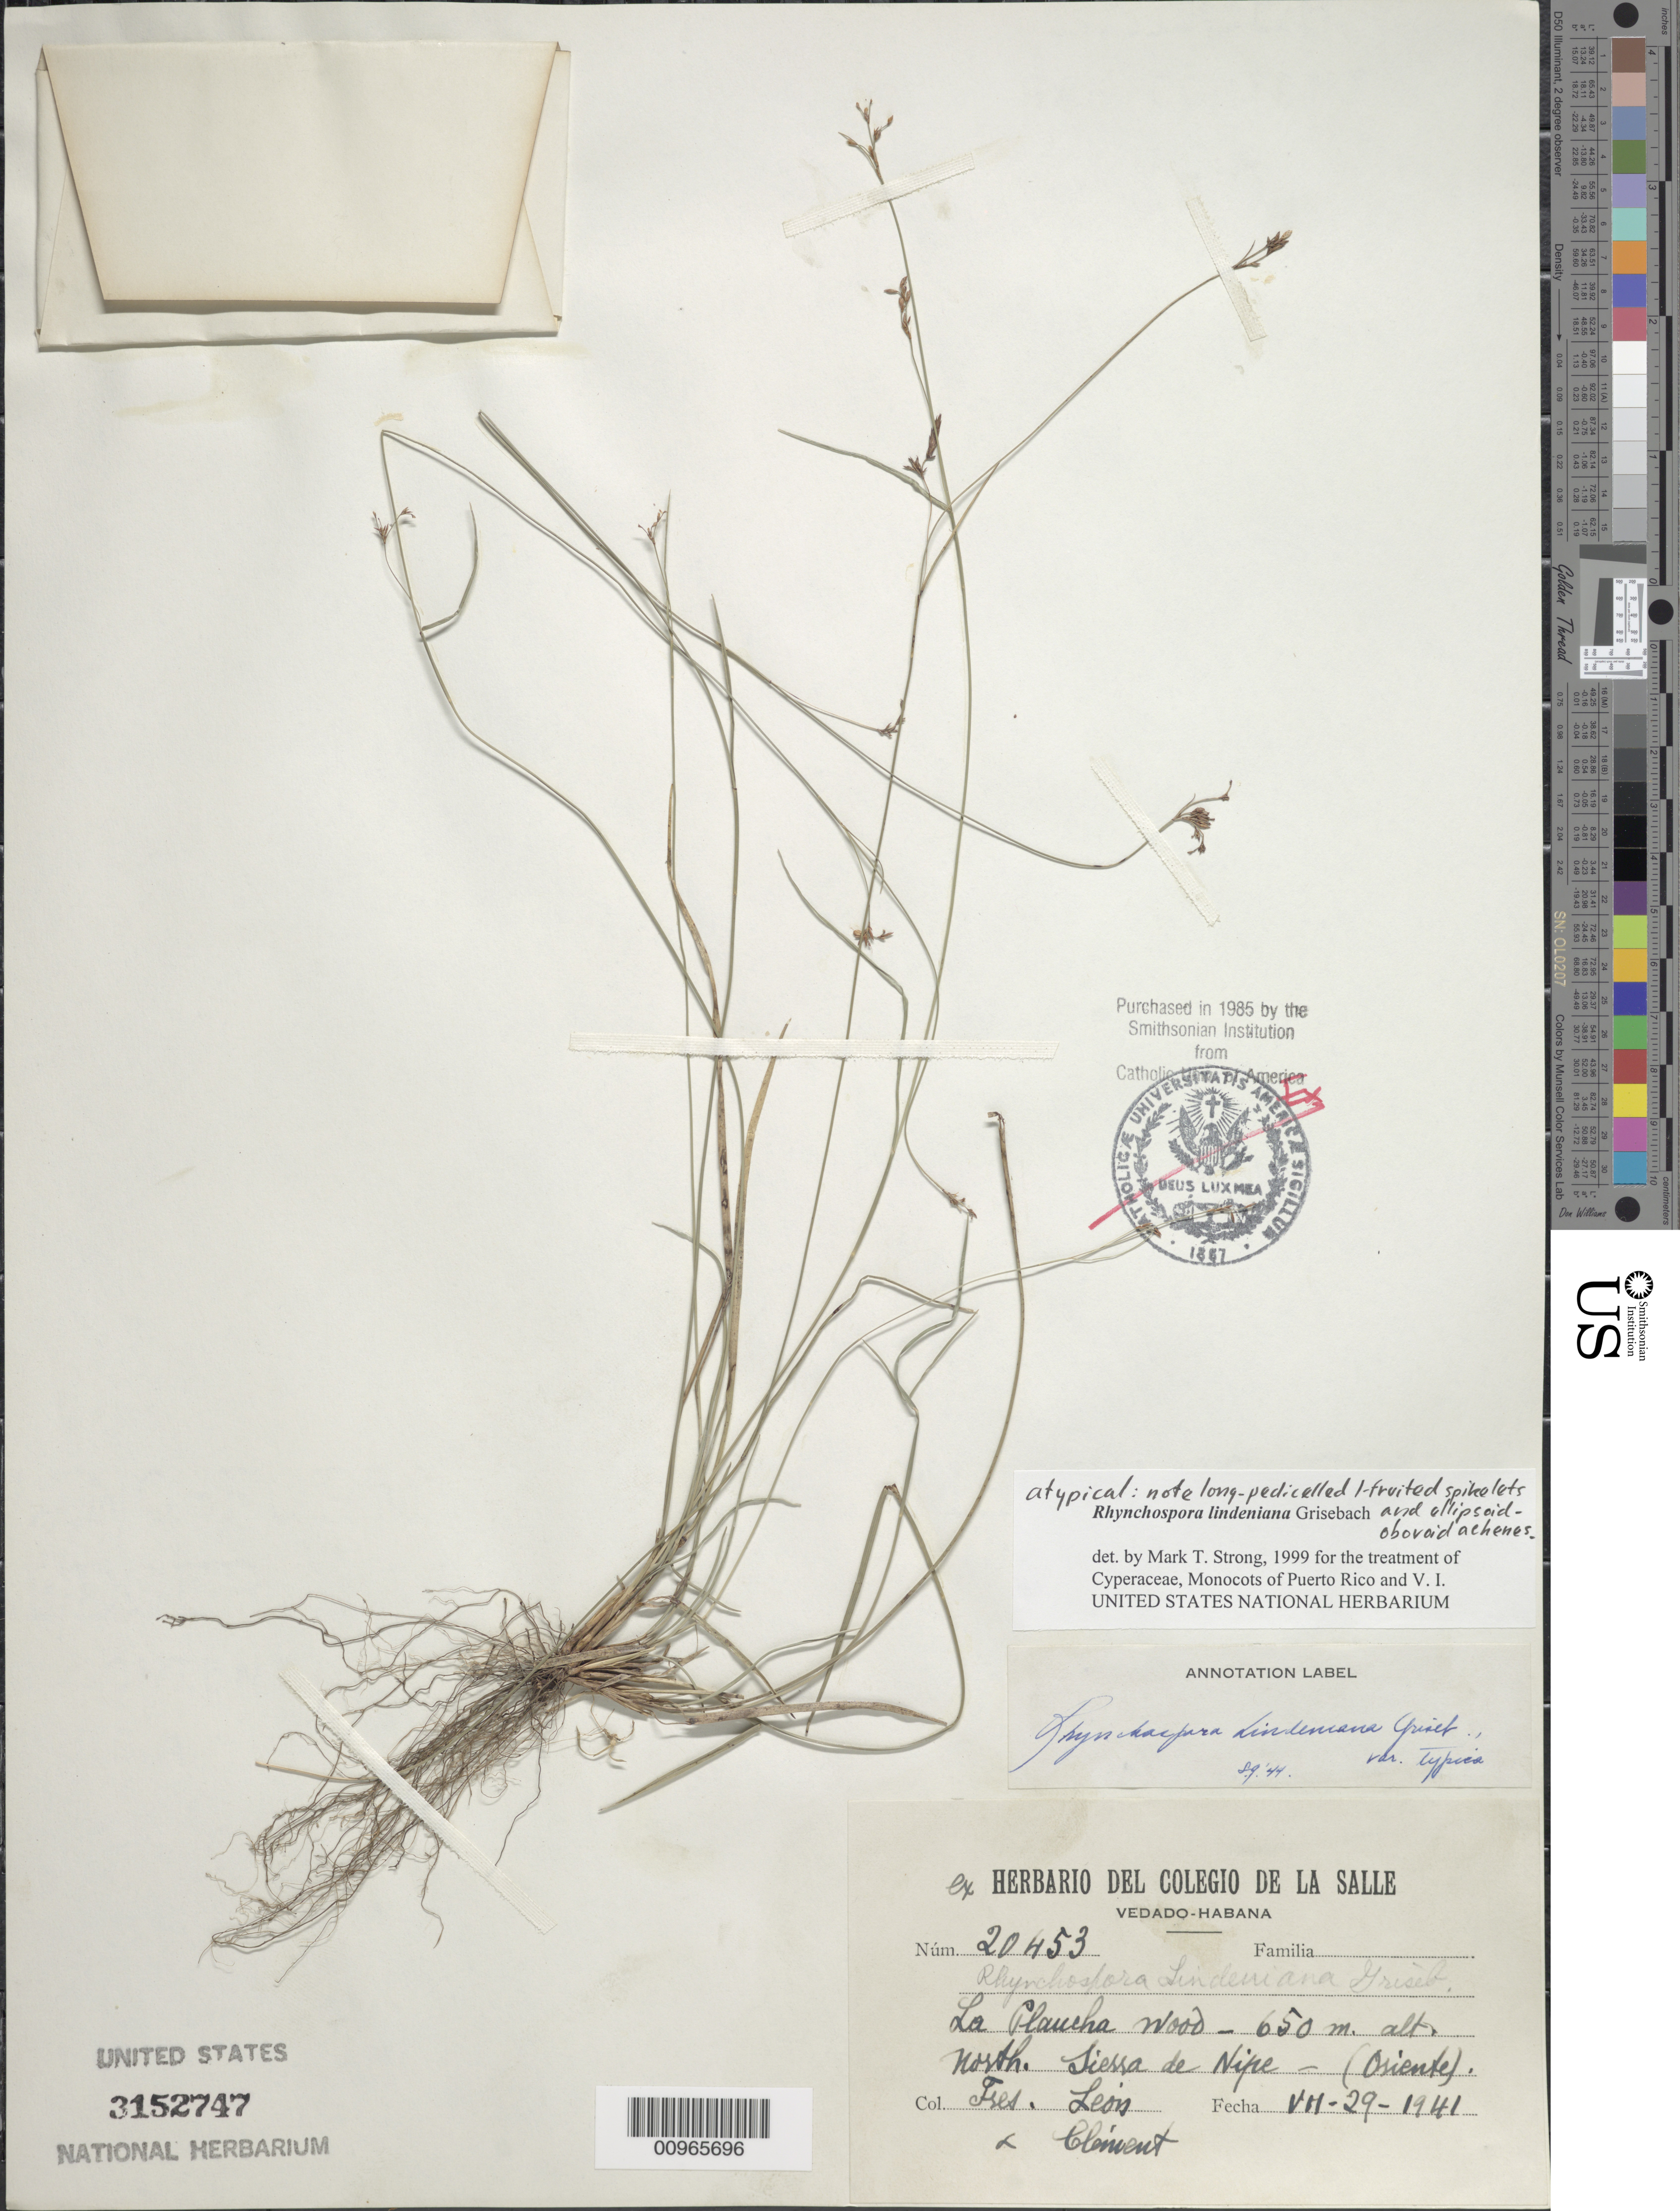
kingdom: Plantae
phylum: Tracheophyta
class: Liliopsida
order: Poales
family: Cyperaceae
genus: Rhynchospora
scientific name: Rhynchospora lindeniana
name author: Griseb.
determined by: Strong, M. T., (US), Smithsonian Institution - National Museum of Natural History (UNITED STATES)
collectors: F. Leon & Bro. Clemente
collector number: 20453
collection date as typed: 29 Jul 1941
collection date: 1941-07-29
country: Cuba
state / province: Holguín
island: Cuba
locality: La Plaucha wood, Northern Sierra de Nipe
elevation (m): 650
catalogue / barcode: US 3152747